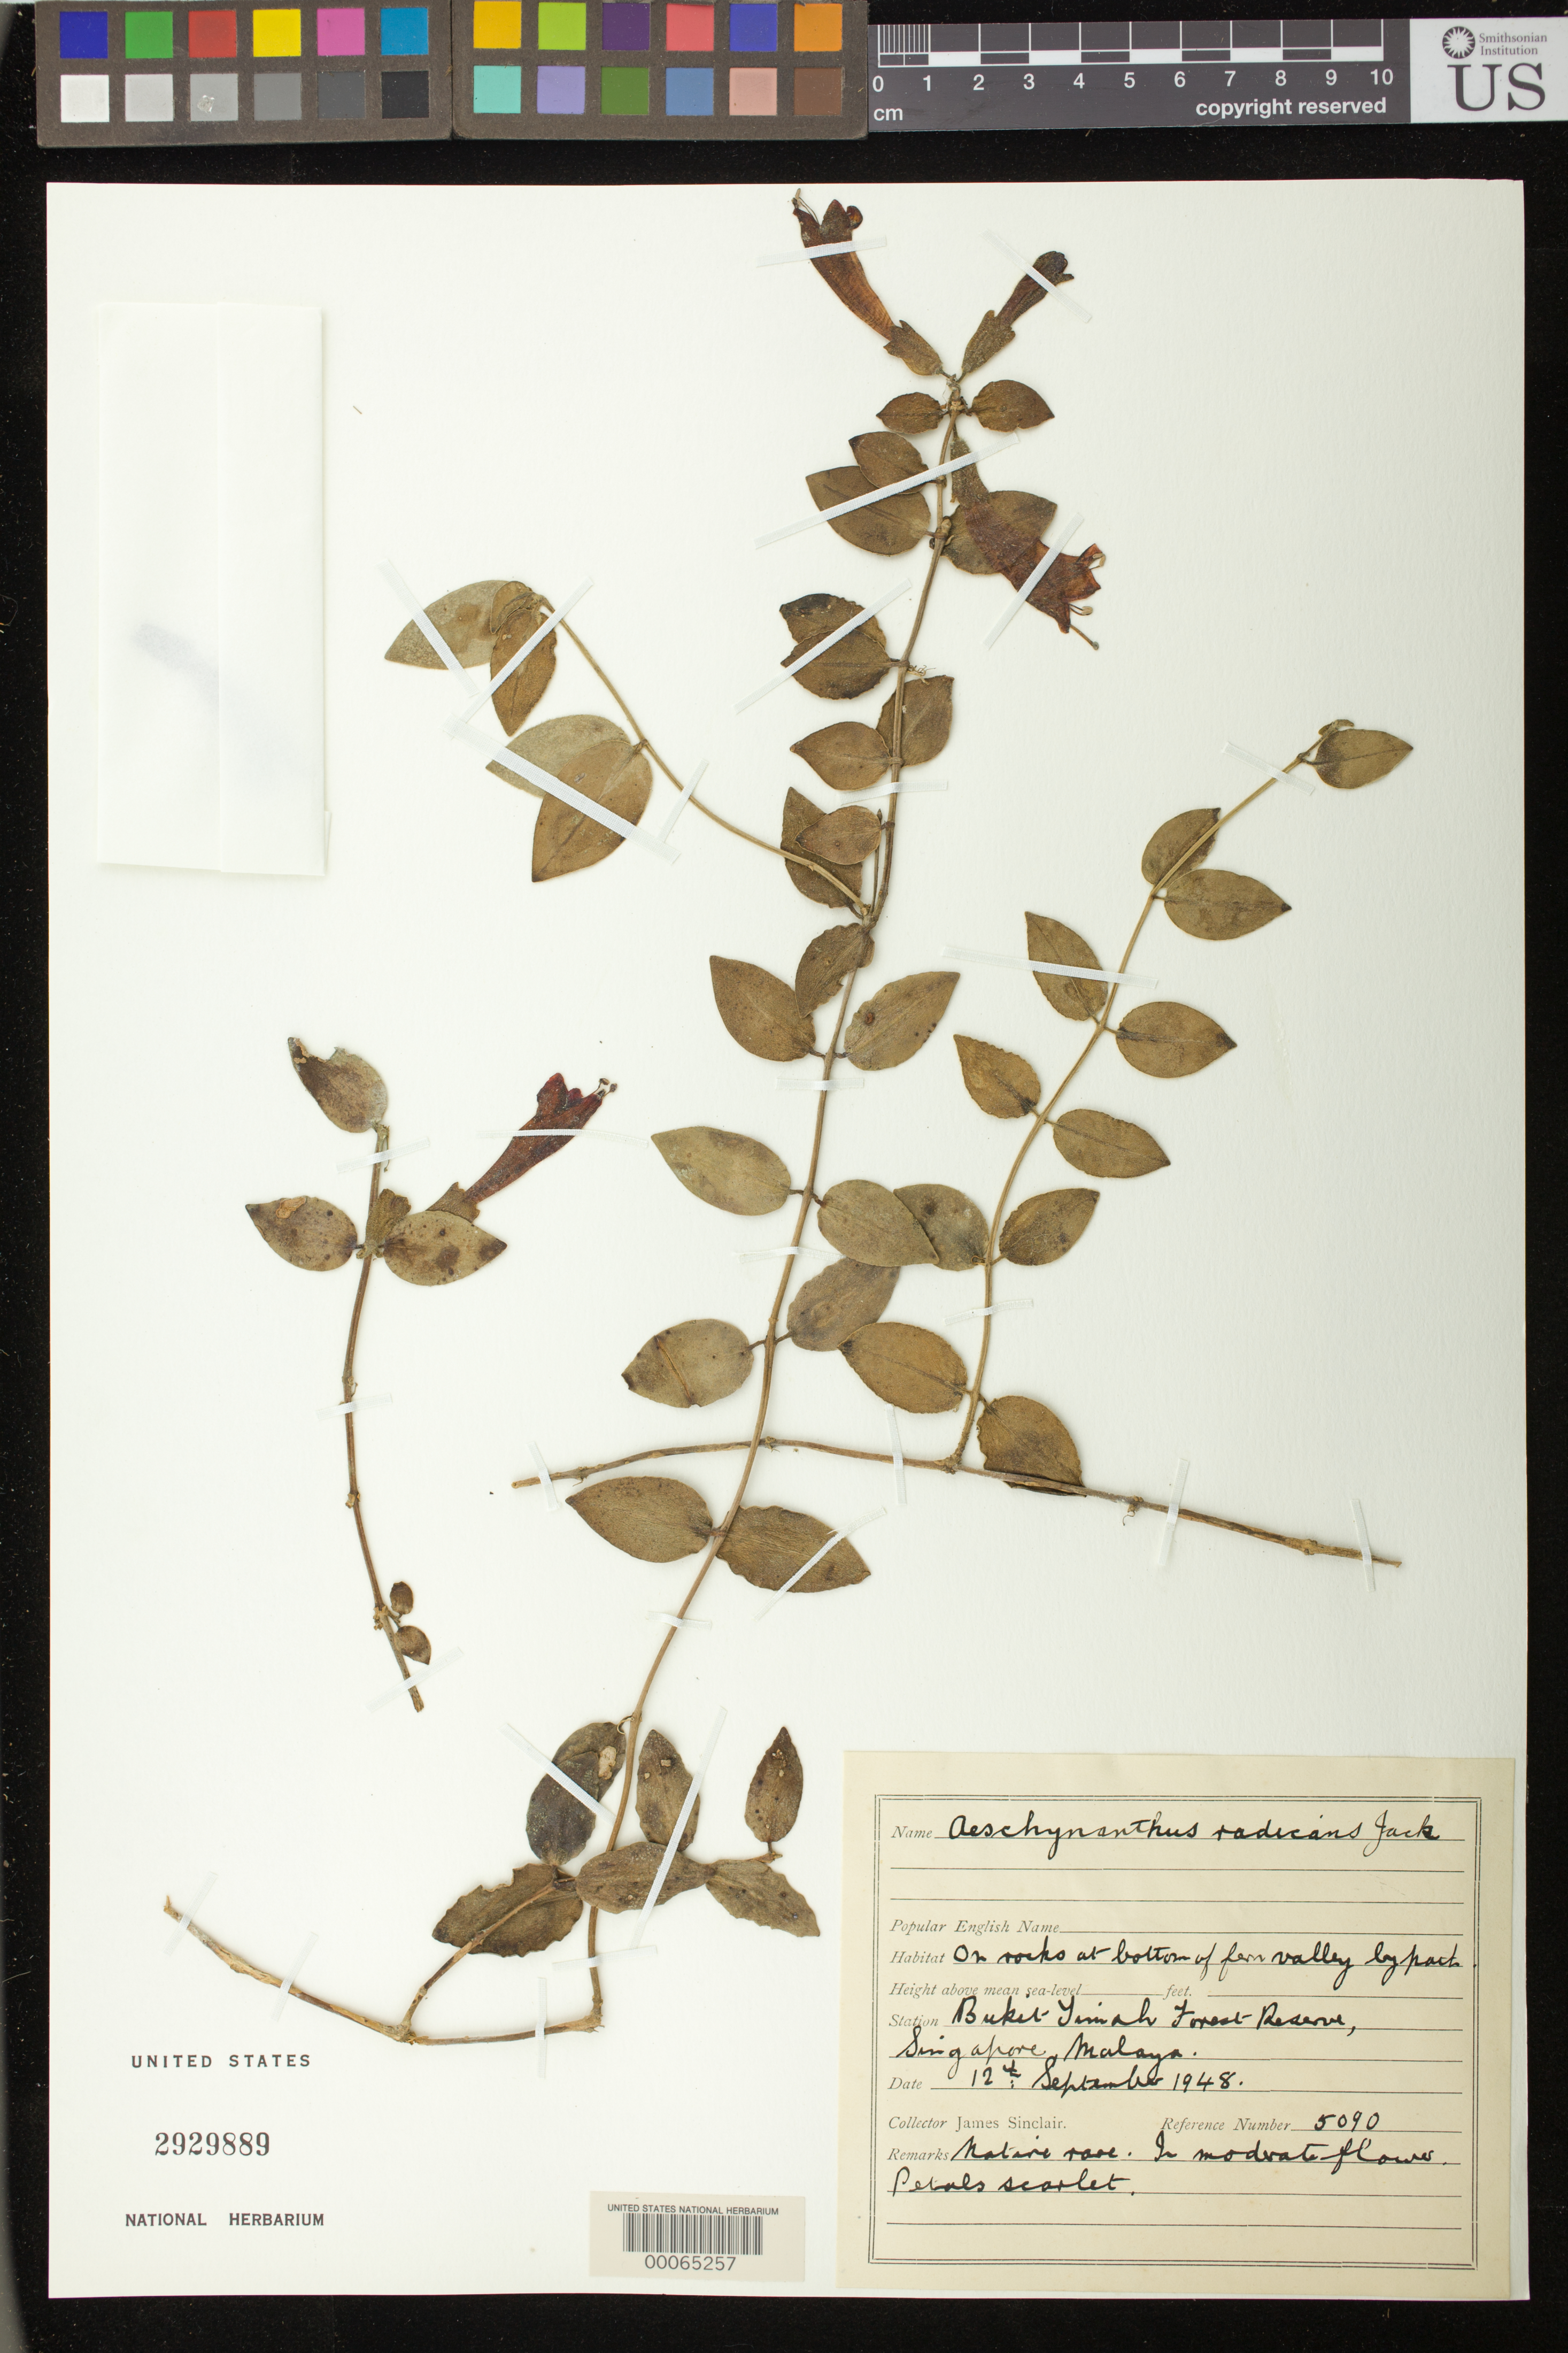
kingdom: Plantae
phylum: Tracheophyta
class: Magnoliopsida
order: Lamiales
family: Gesneriaceae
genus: Aeschynanthus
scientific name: Aeschynanthus radicans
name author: Jack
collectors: J. Sinclair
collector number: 5090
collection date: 1948-09-12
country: Singapore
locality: Bukit Timah Nature Reserve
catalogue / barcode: US 2929889